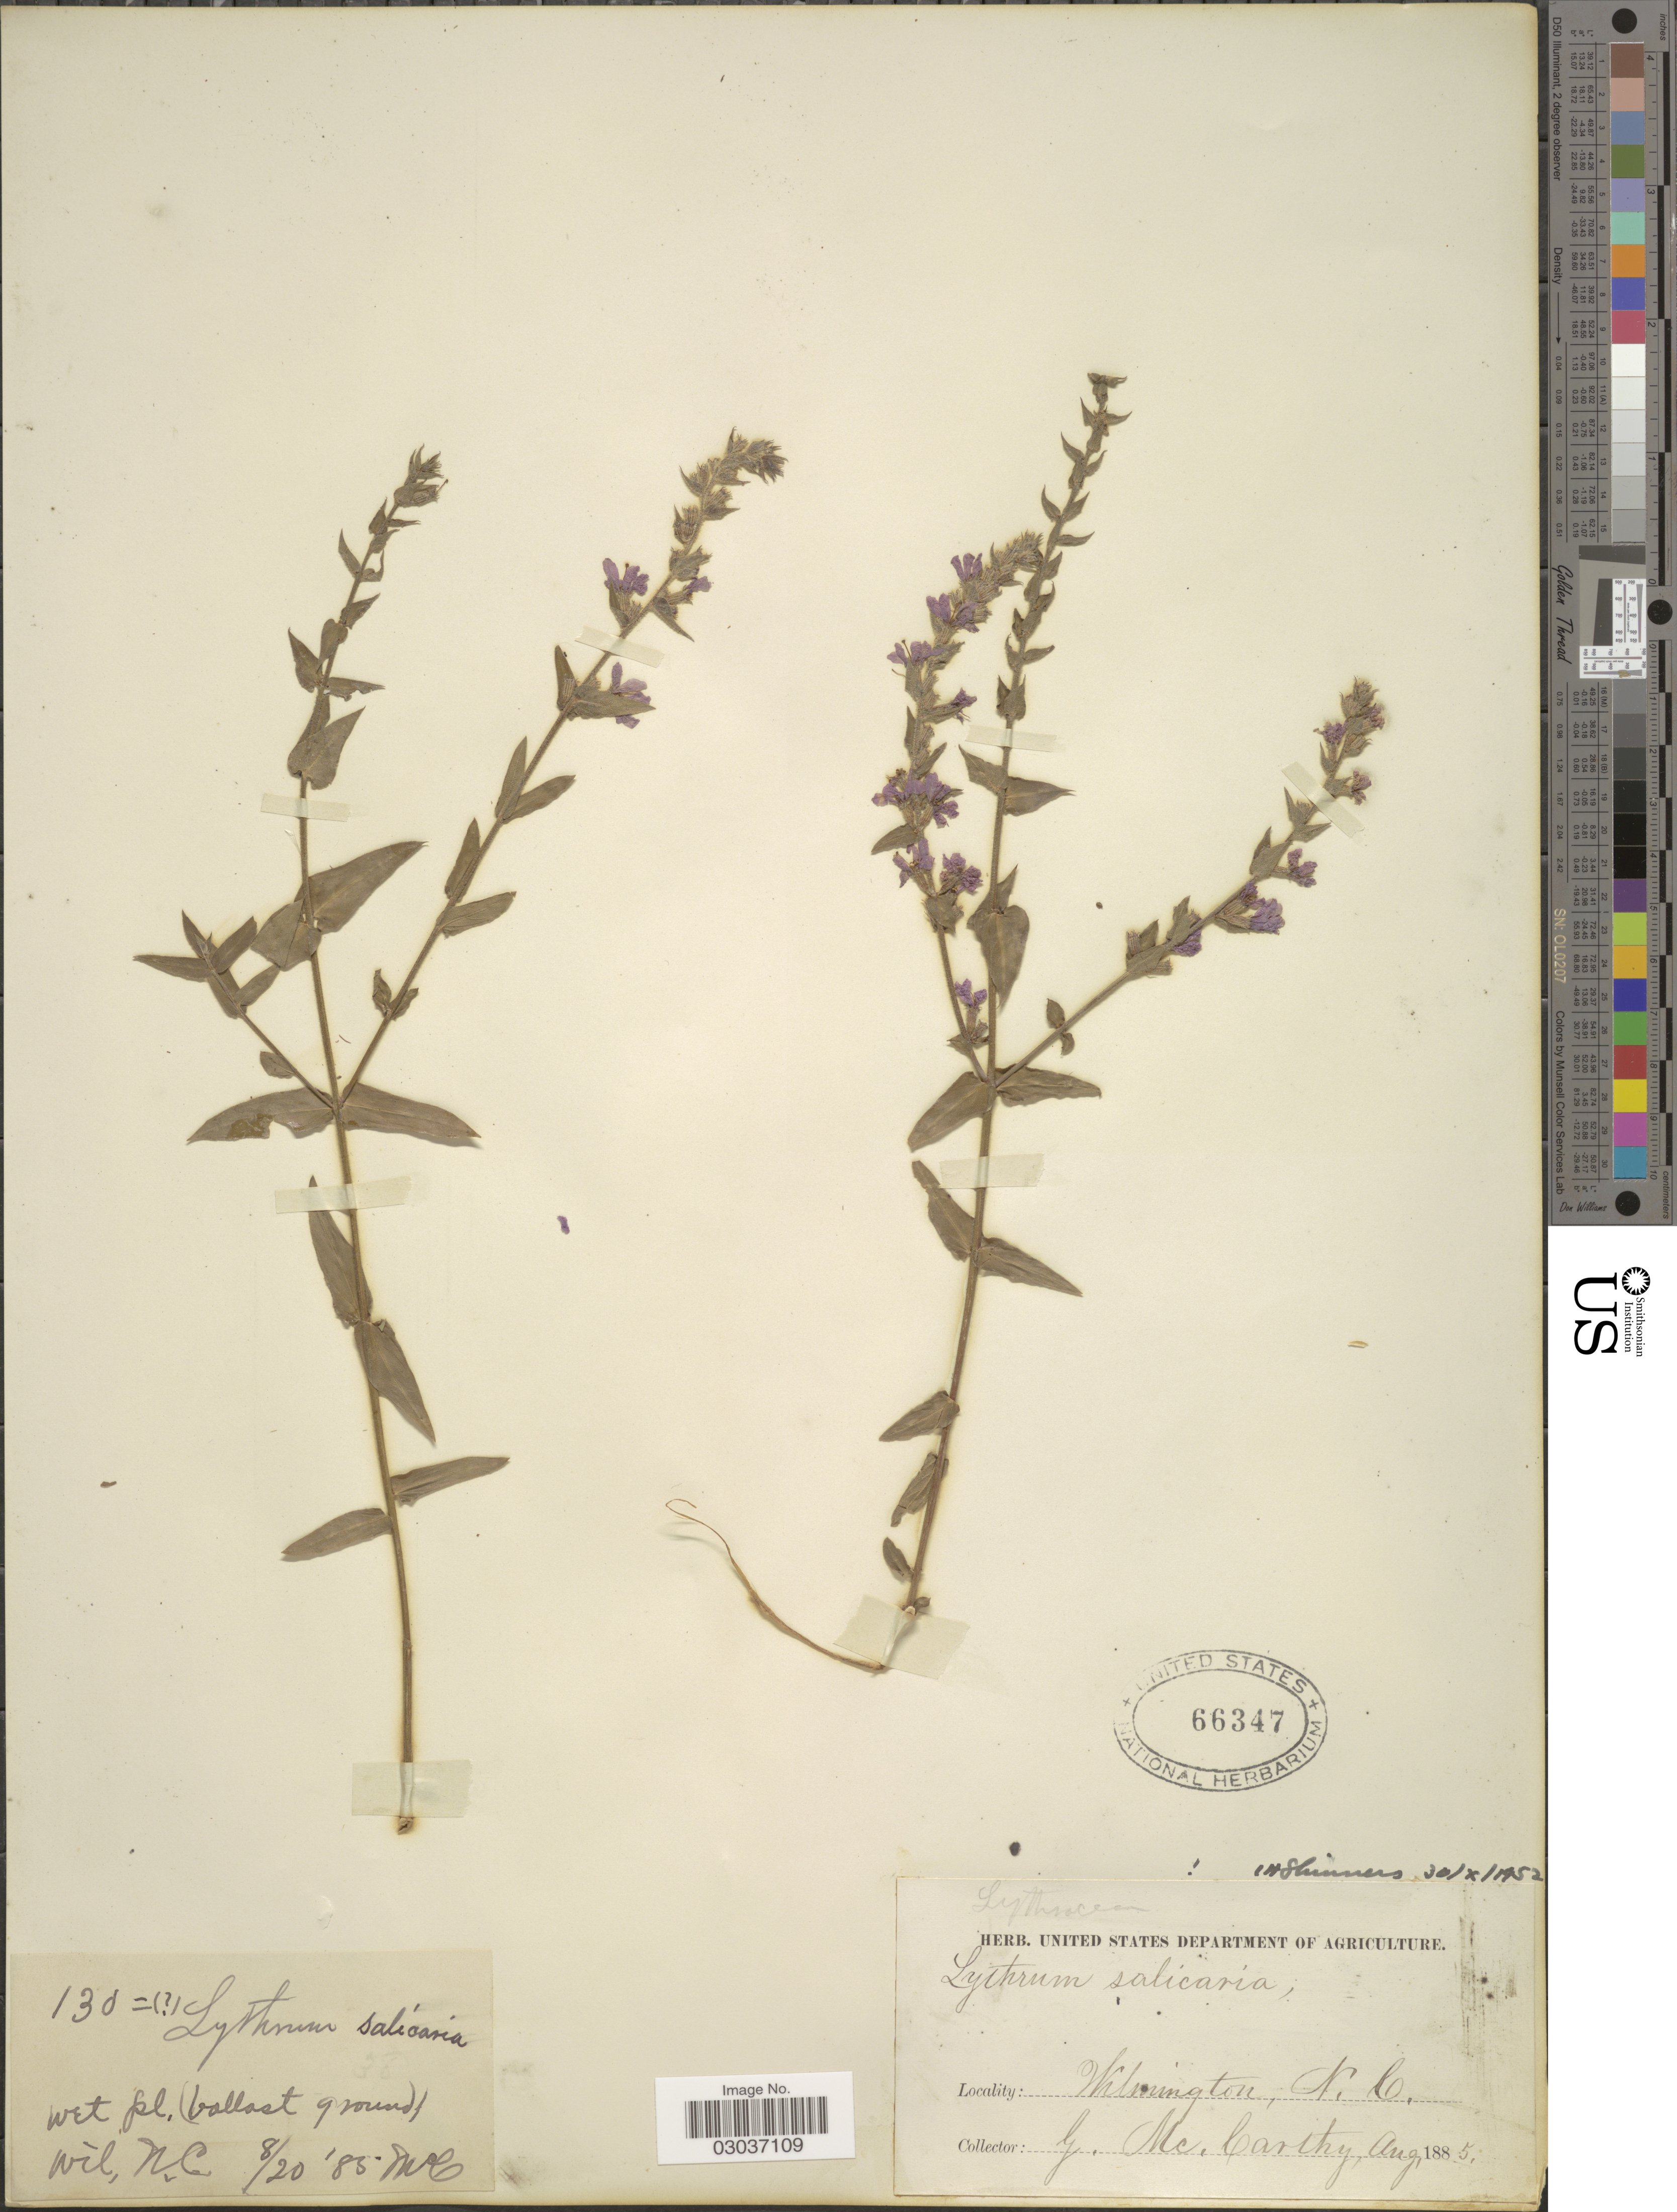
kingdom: Plantae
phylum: Tracheophyta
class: Magnoliopsida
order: Myrtales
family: Lythraceae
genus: Lythrum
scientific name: Lythrum salicaria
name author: L.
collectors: G. McCarthy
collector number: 130?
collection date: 1885-08-20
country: United States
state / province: North Carolina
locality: Wilmington.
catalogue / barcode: US 66347